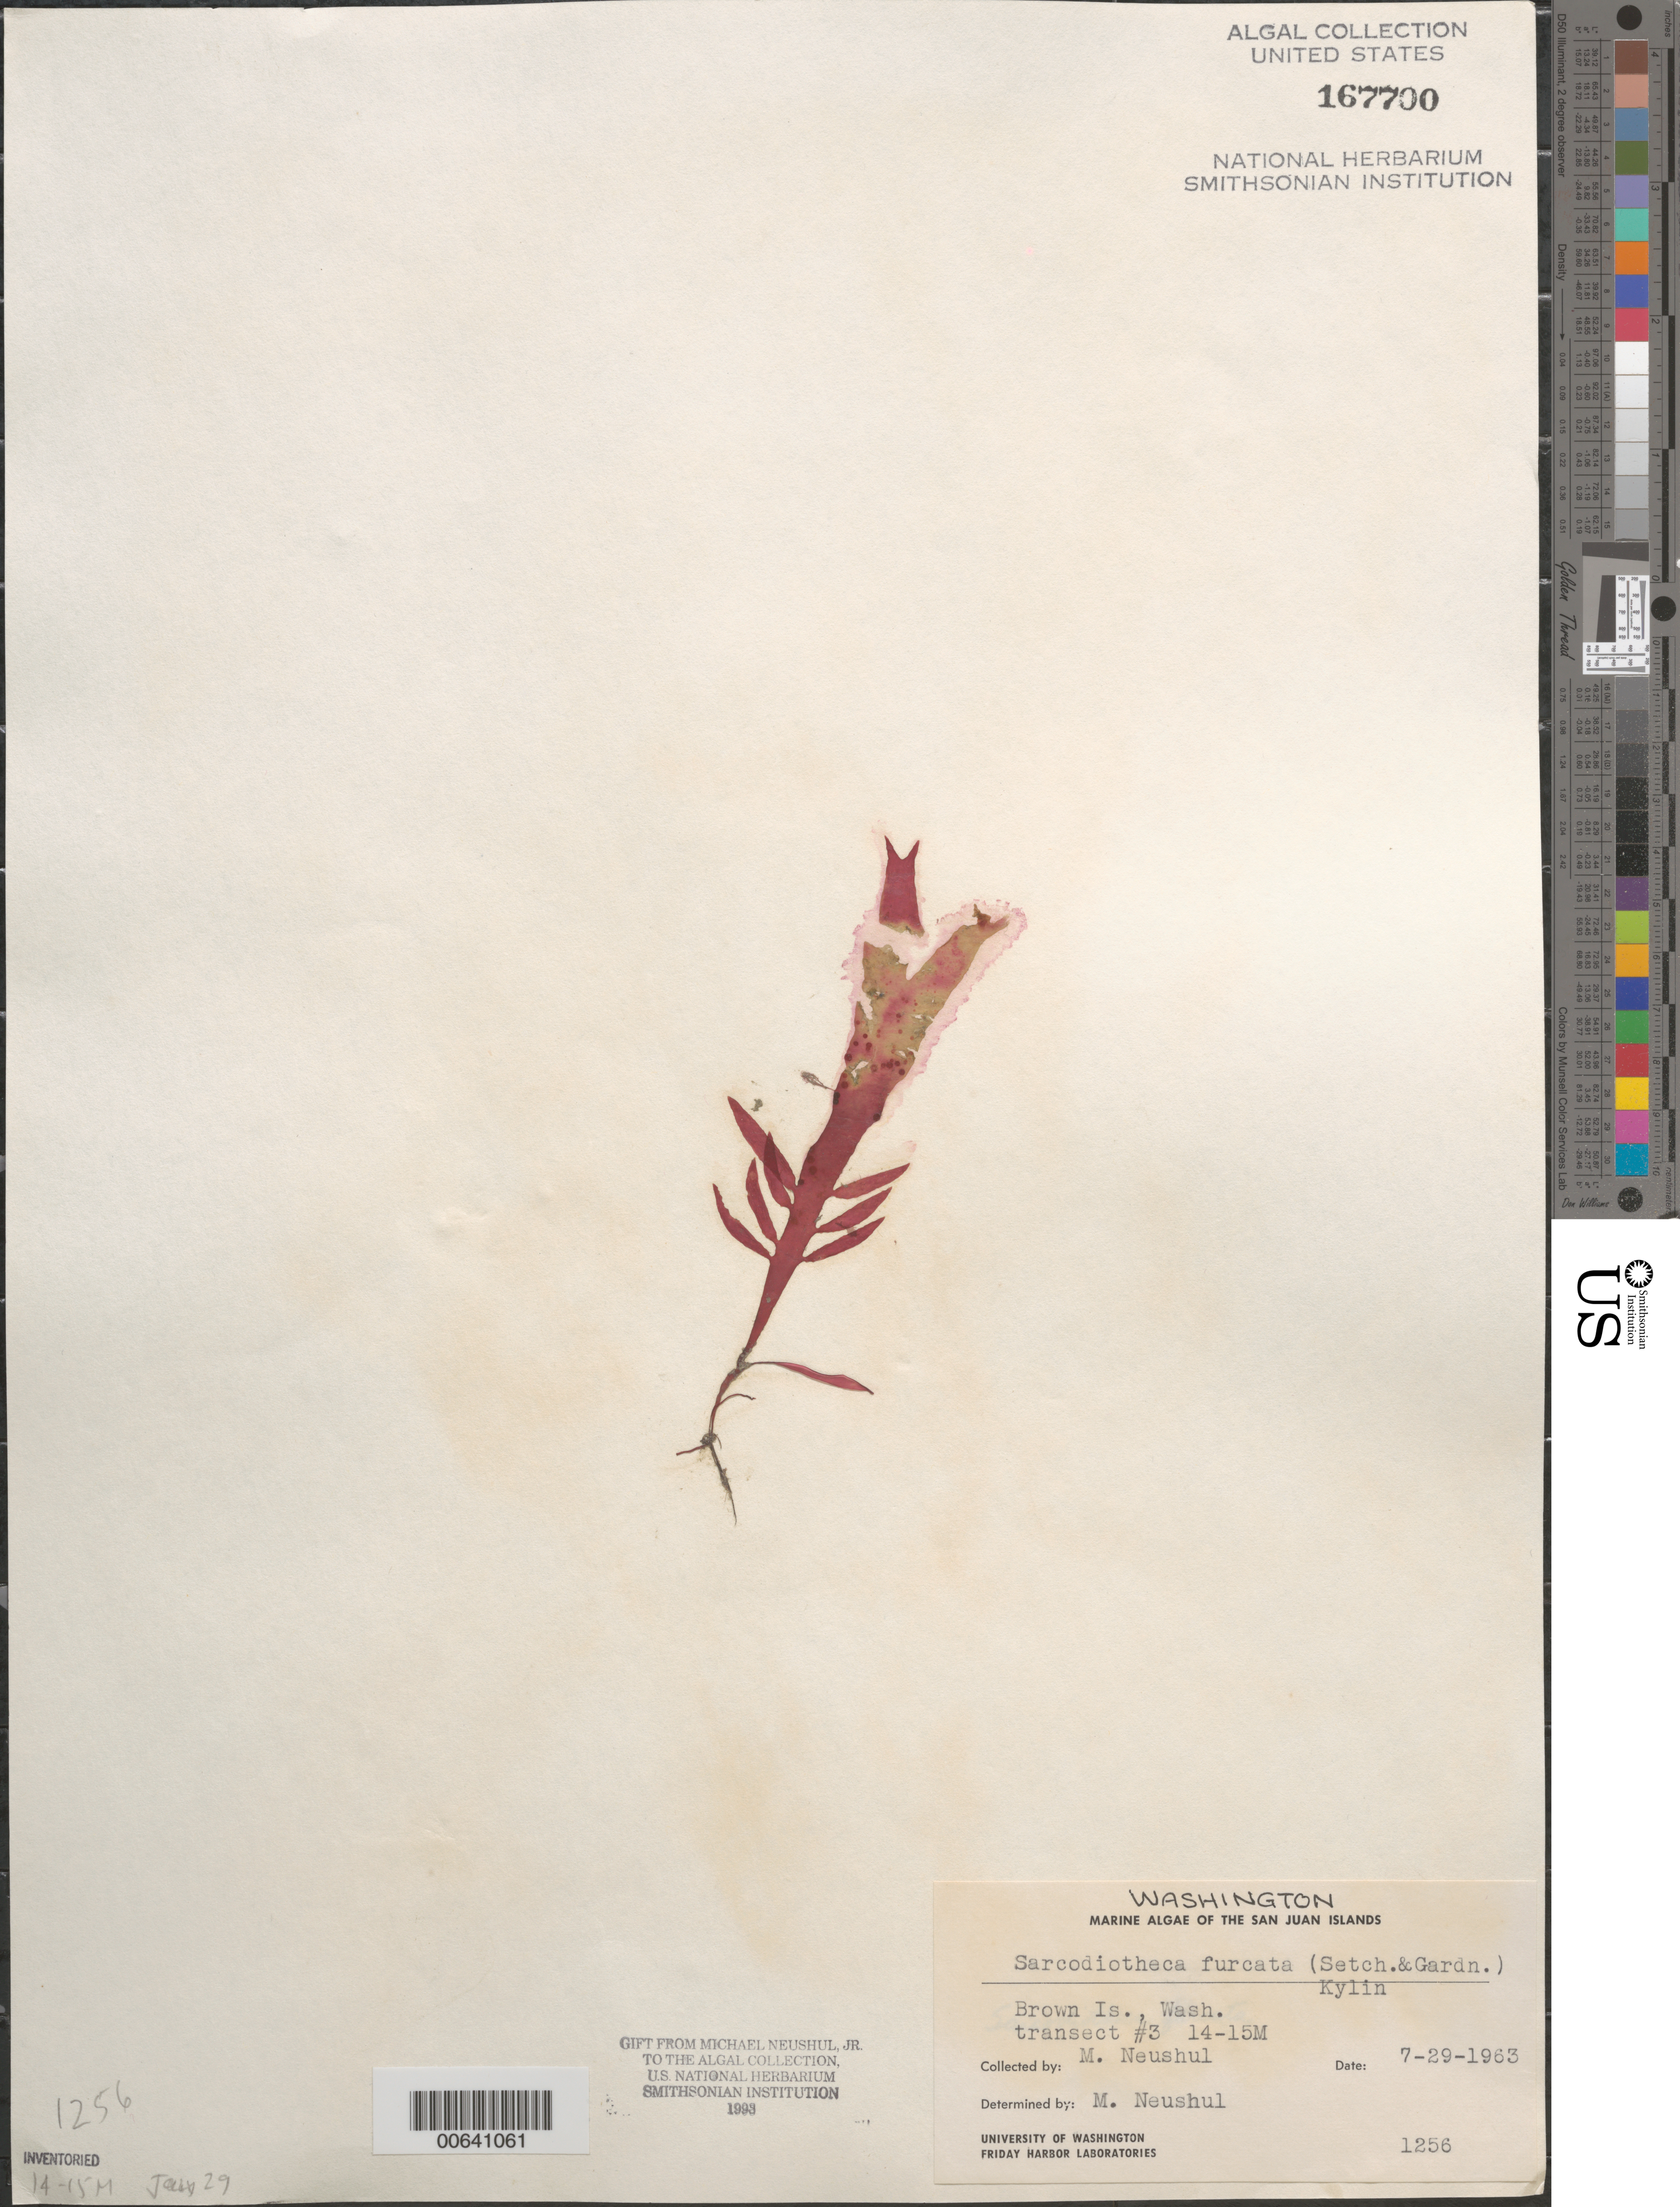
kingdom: Plantae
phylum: Rhodophyta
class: Florideophyceae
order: Gigartinales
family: Solieriaceae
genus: Sarcodiotheca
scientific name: Sarcodiotheca furcata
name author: (Setch. & N.L. Gardner) Kylin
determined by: Neushul, M.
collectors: M. Neushul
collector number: Neushul 1256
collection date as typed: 29 Jul 1963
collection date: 1963-07-29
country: United States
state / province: Washington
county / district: San Juan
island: Brown Island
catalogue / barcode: US 167700